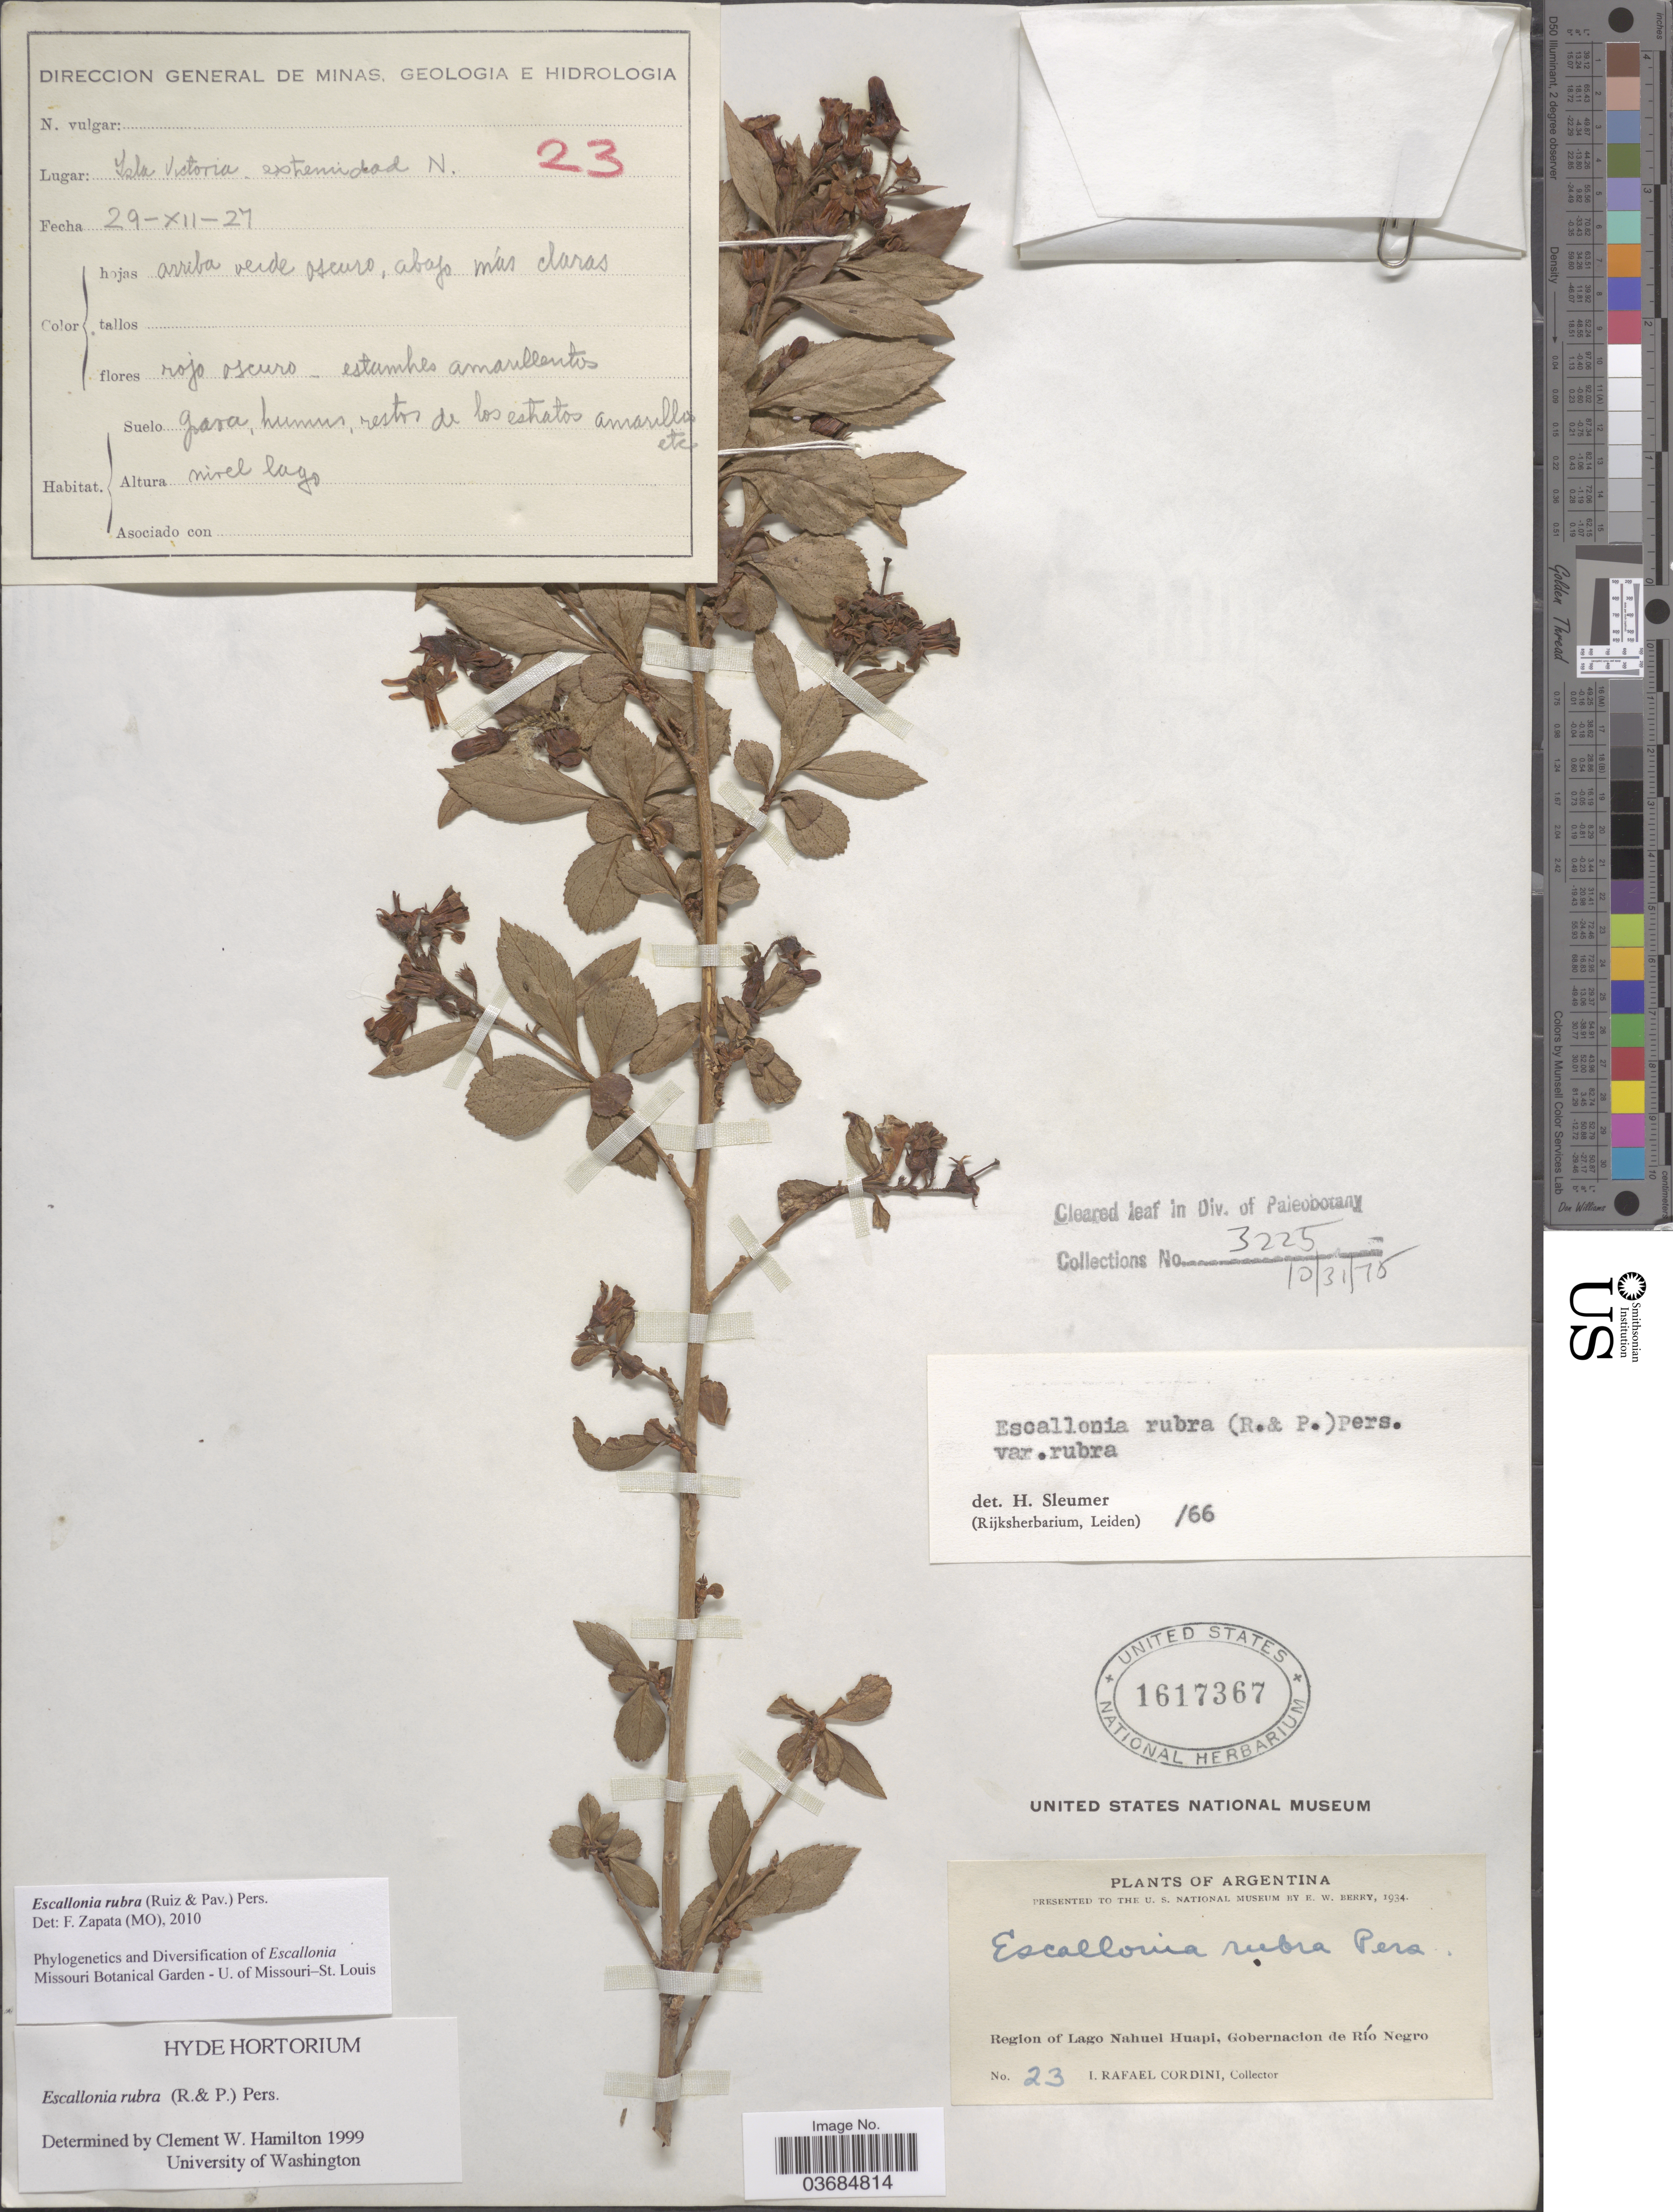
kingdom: Plantae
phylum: Tracheophyta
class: Magnoliopsida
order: Escalloniales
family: Escalloniaceae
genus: Escallonia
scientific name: Escallonia rubra var. rubra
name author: (Ruiz & Pav.) Pers.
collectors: I. Cordini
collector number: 23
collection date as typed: Transcribed d/m/y: 29/12/27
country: Argentina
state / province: Rio Negro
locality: Region of Lago Nahuel Huapi, Gobernacion de Río Negro.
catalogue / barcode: US 1617367